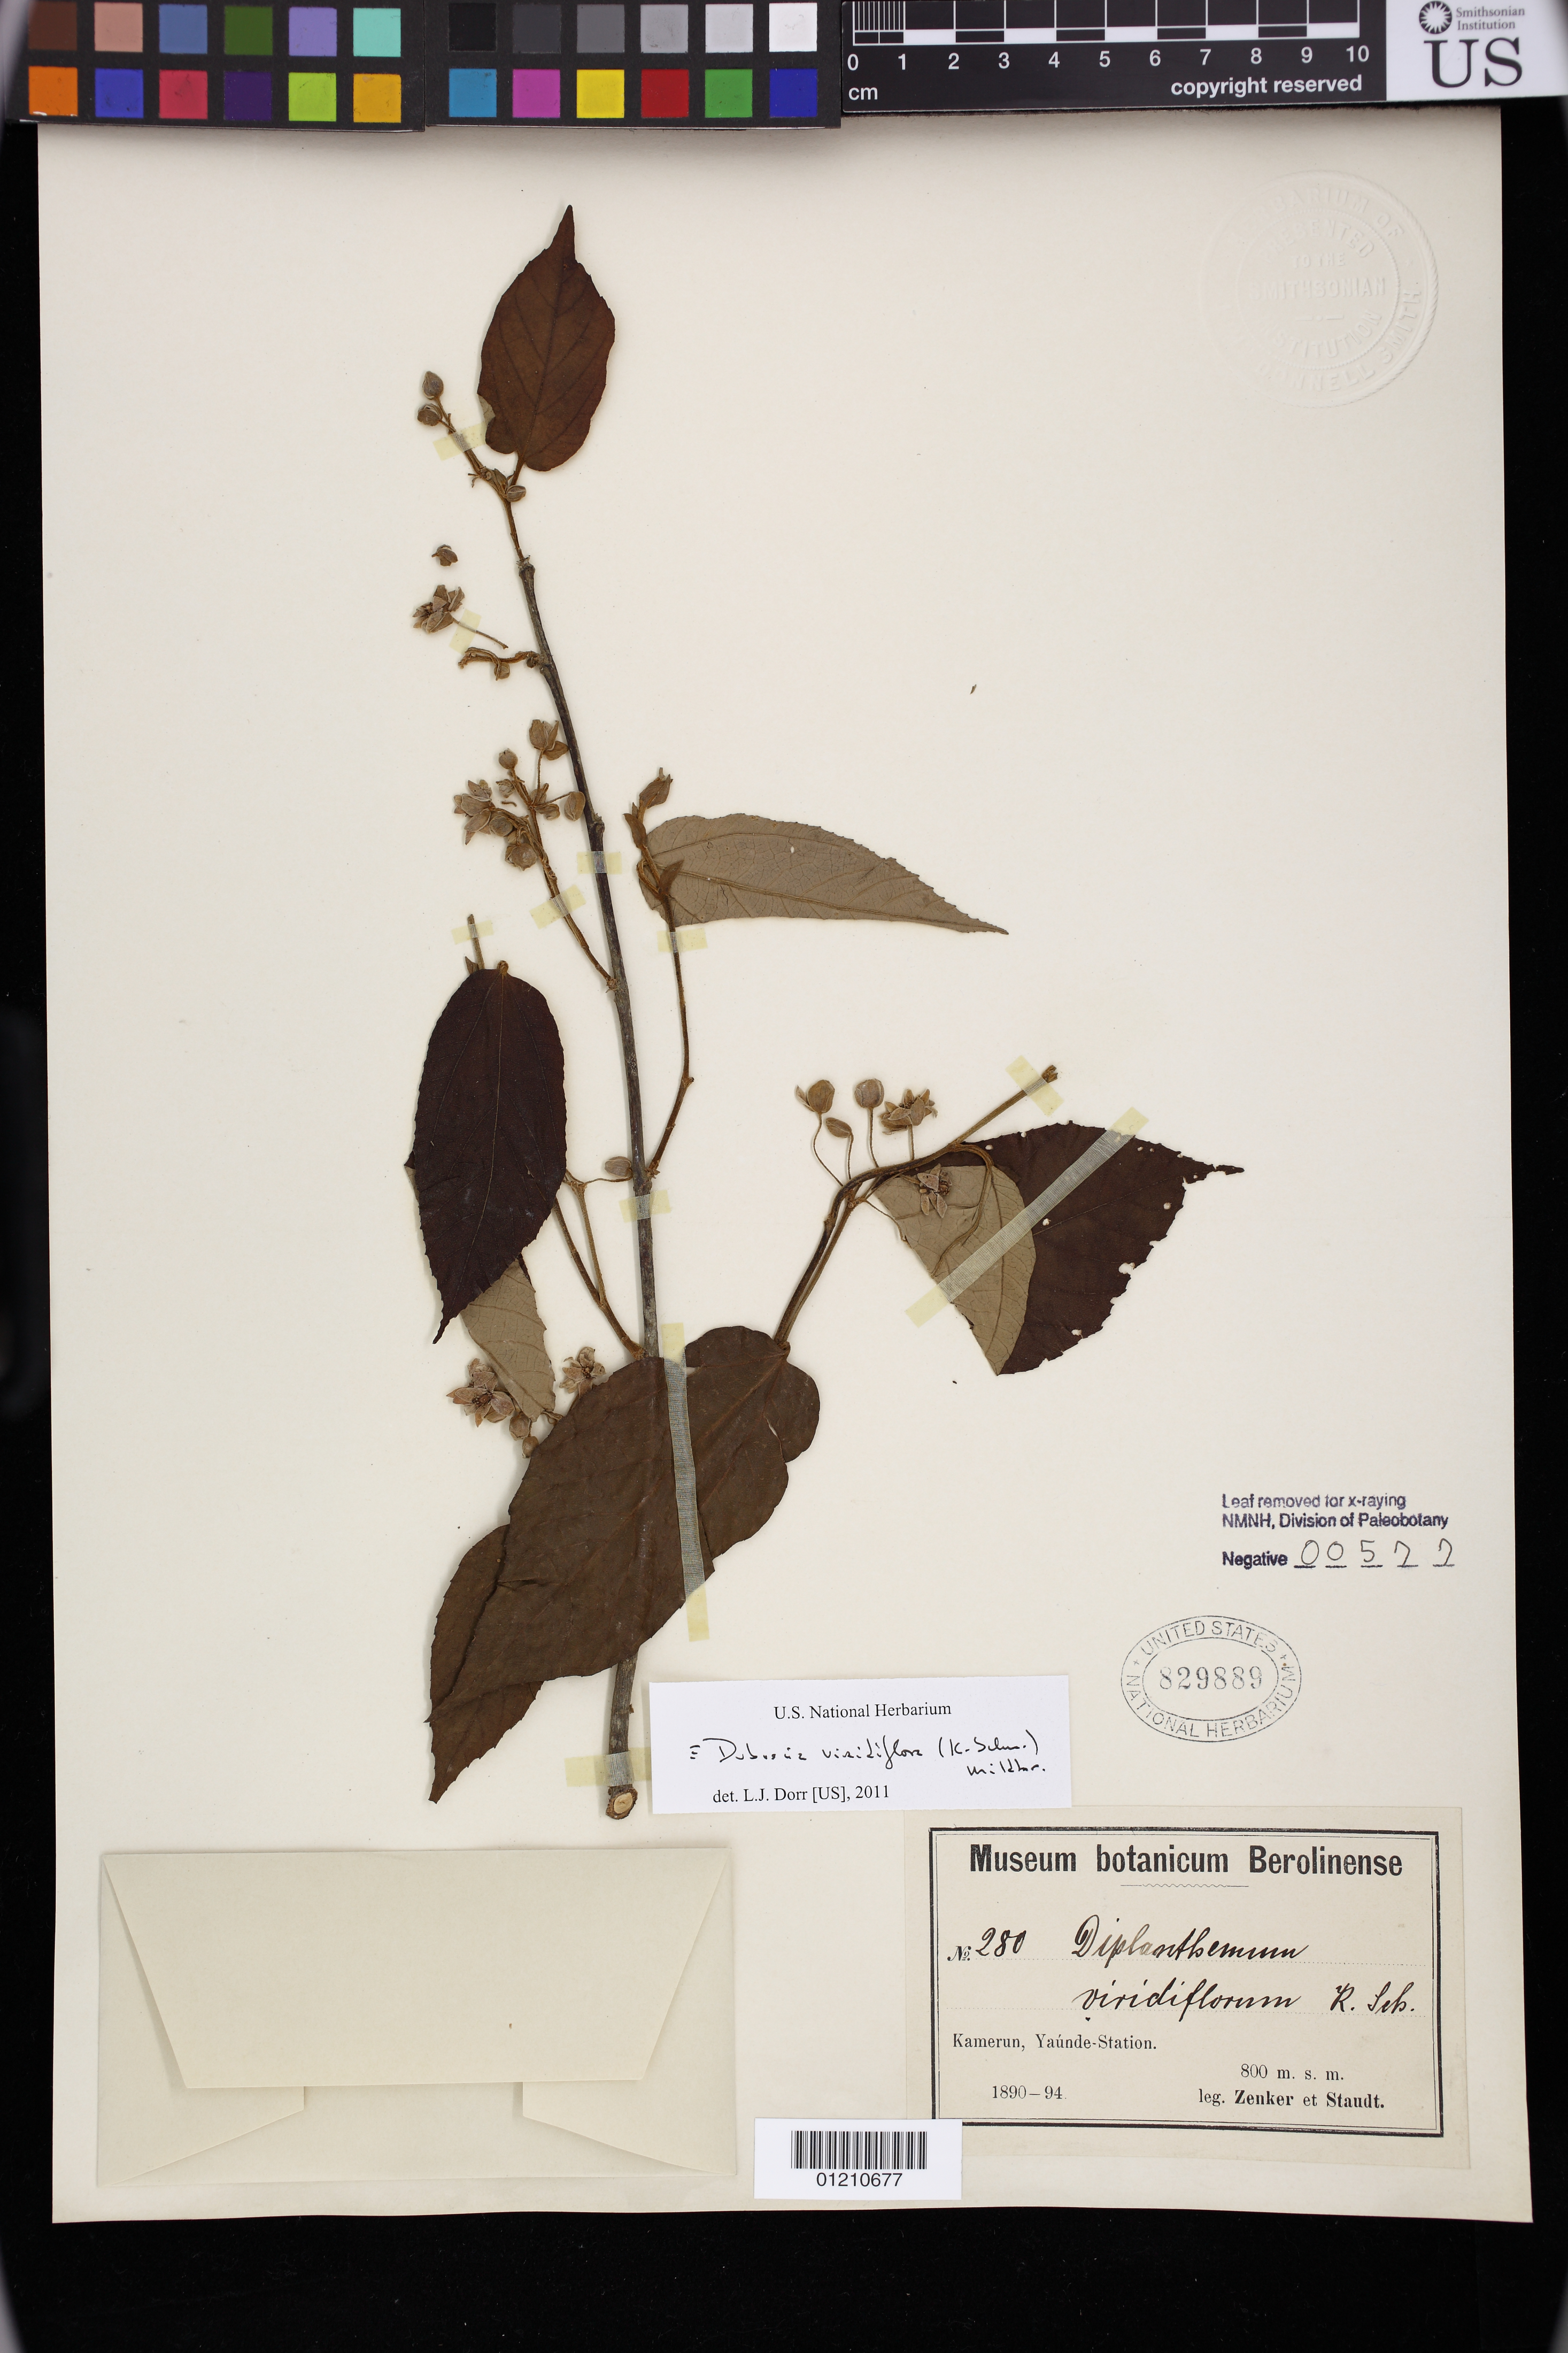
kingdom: Plantae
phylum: Tracheophyta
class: Magnoliopsida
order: Malvales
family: Malvaceae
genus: Duboscia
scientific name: Duboscia viridiflora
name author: (K. Schum.) Mildb.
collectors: Zenker, -- & -. Staudt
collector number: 280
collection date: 1890/1894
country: Cameroon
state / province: Centre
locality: Yaunde-Station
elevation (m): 800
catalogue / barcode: US 829889